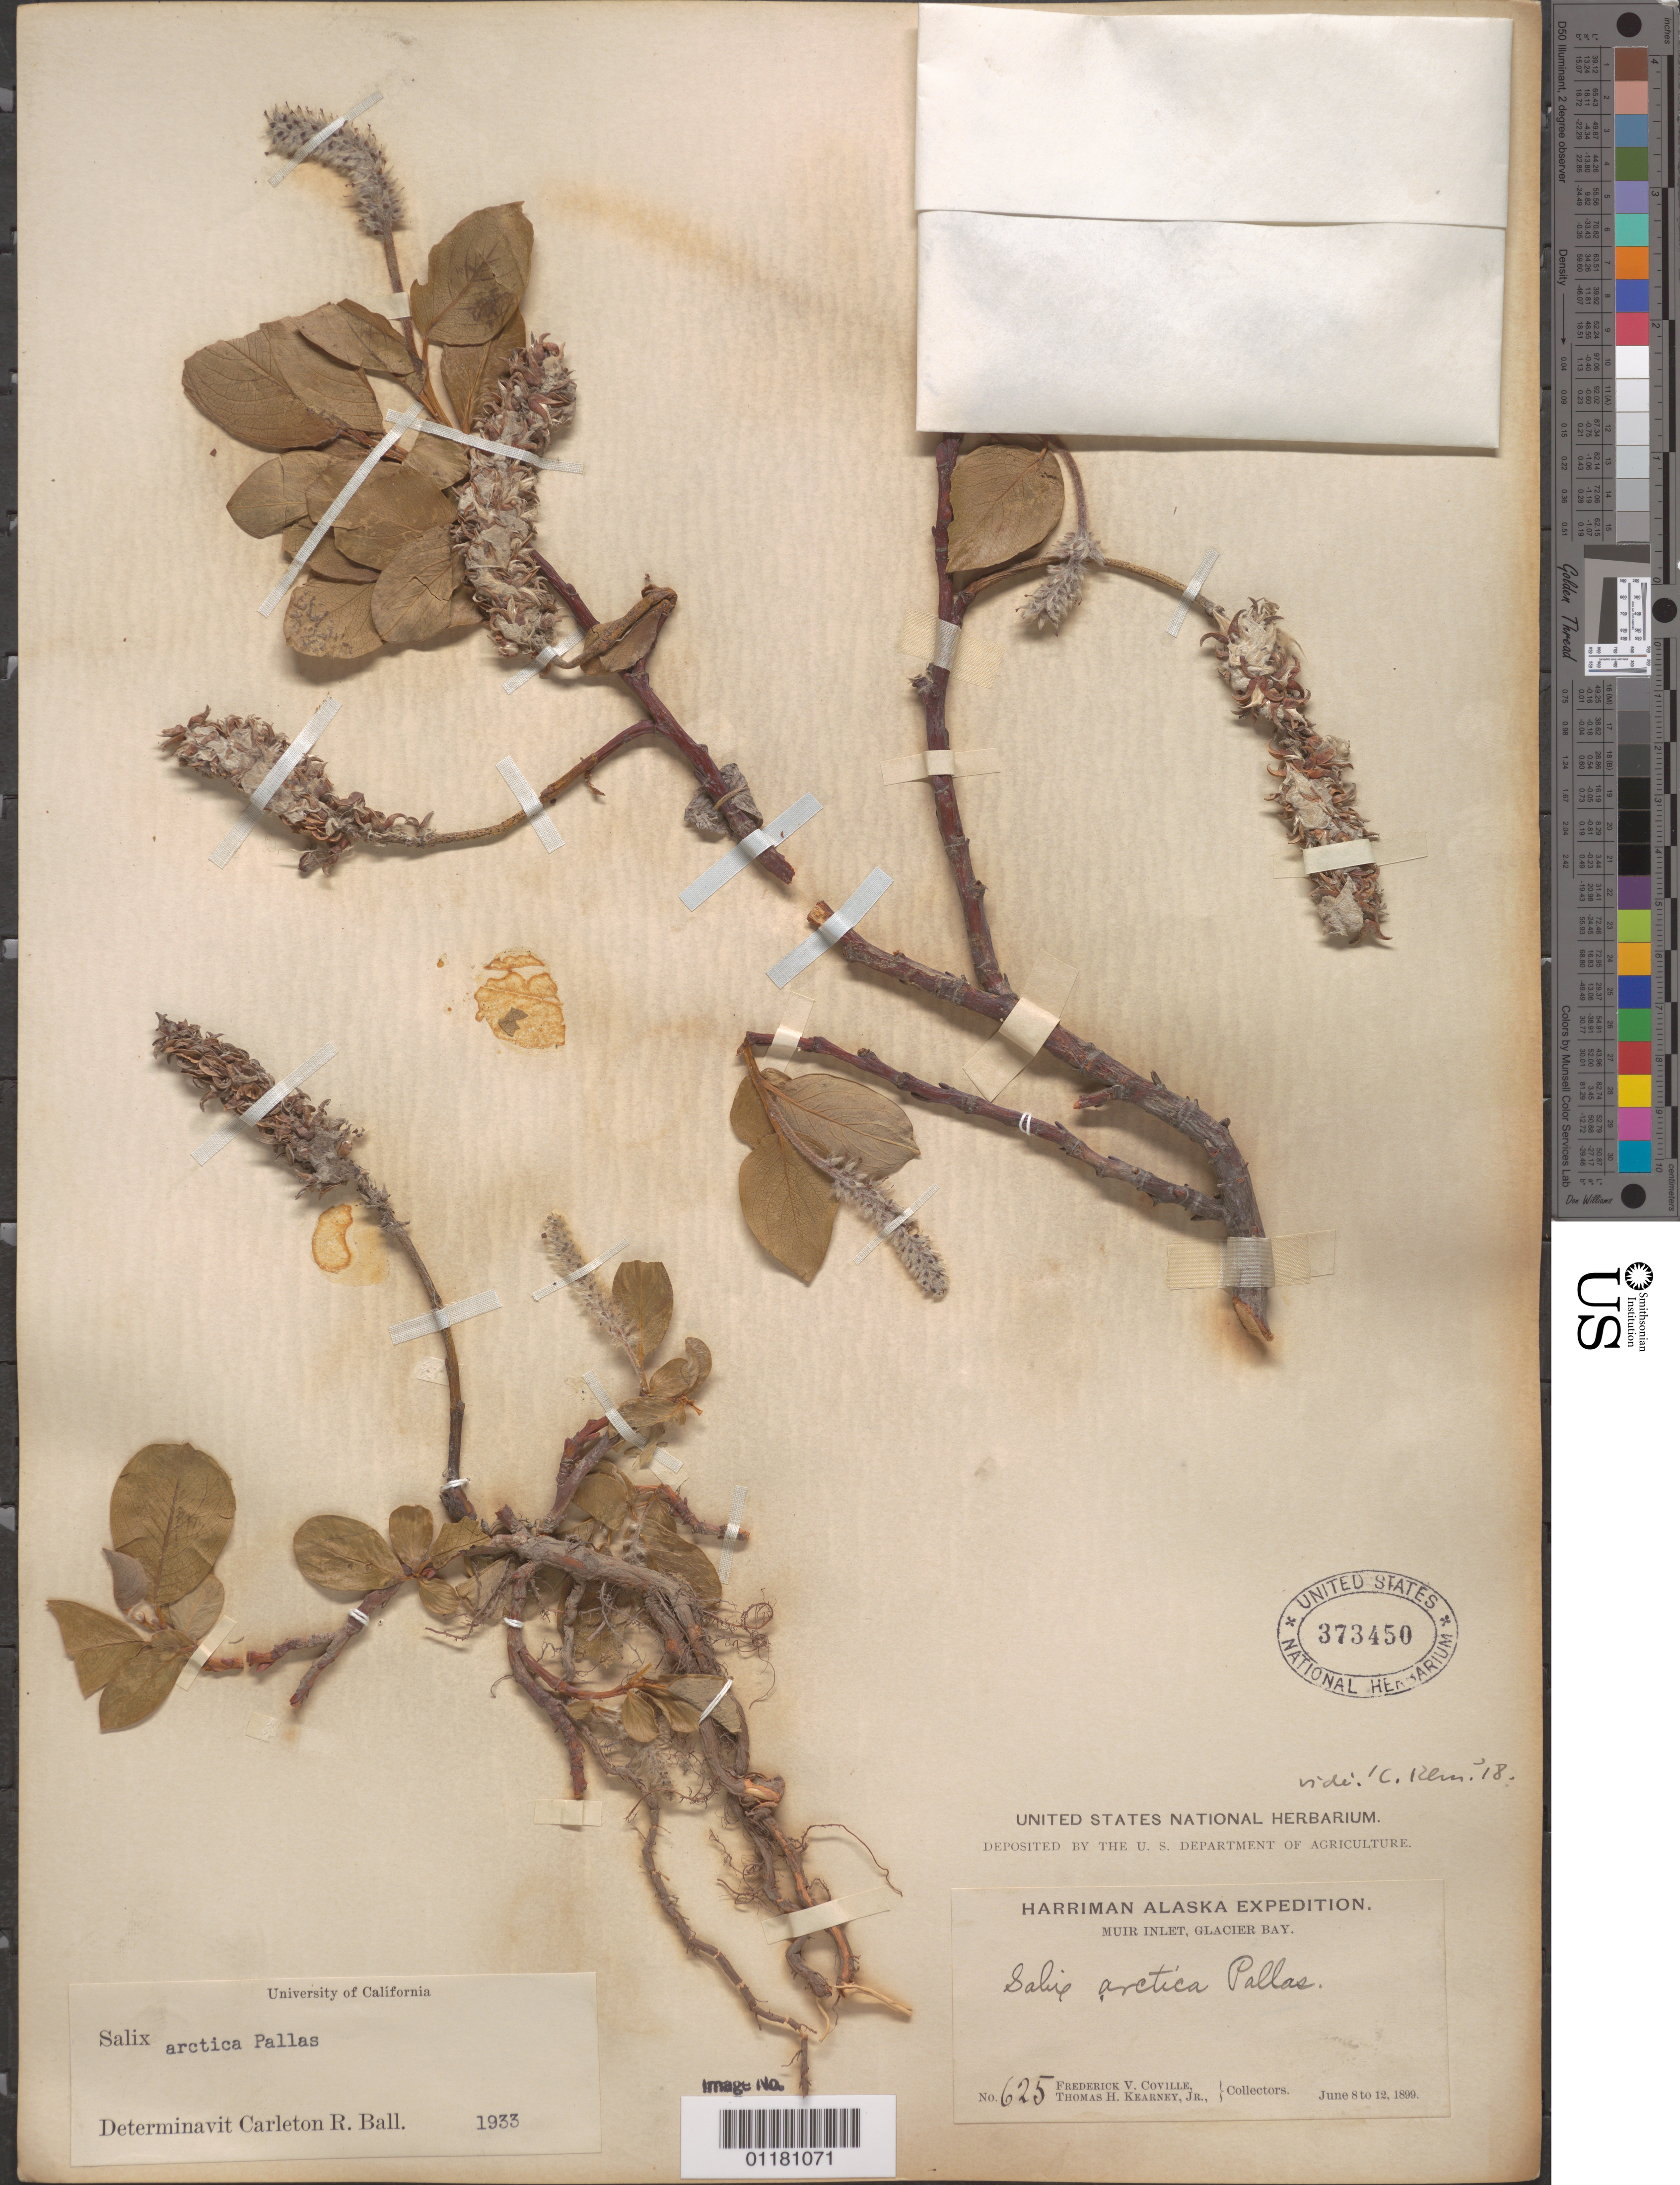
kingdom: Plantae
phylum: Tracheophyta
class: Magnoliopsida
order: Malpighiales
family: Salicaceae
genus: Salix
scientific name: Salix arctica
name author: Pall.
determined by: Ball, C. R.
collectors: F. V. Coville & T. H. Kearney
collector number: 625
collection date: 1899-06-08/1899-06-12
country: United States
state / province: Alaska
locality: Muir Inlet, Glacier Bay.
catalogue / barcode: US 373450